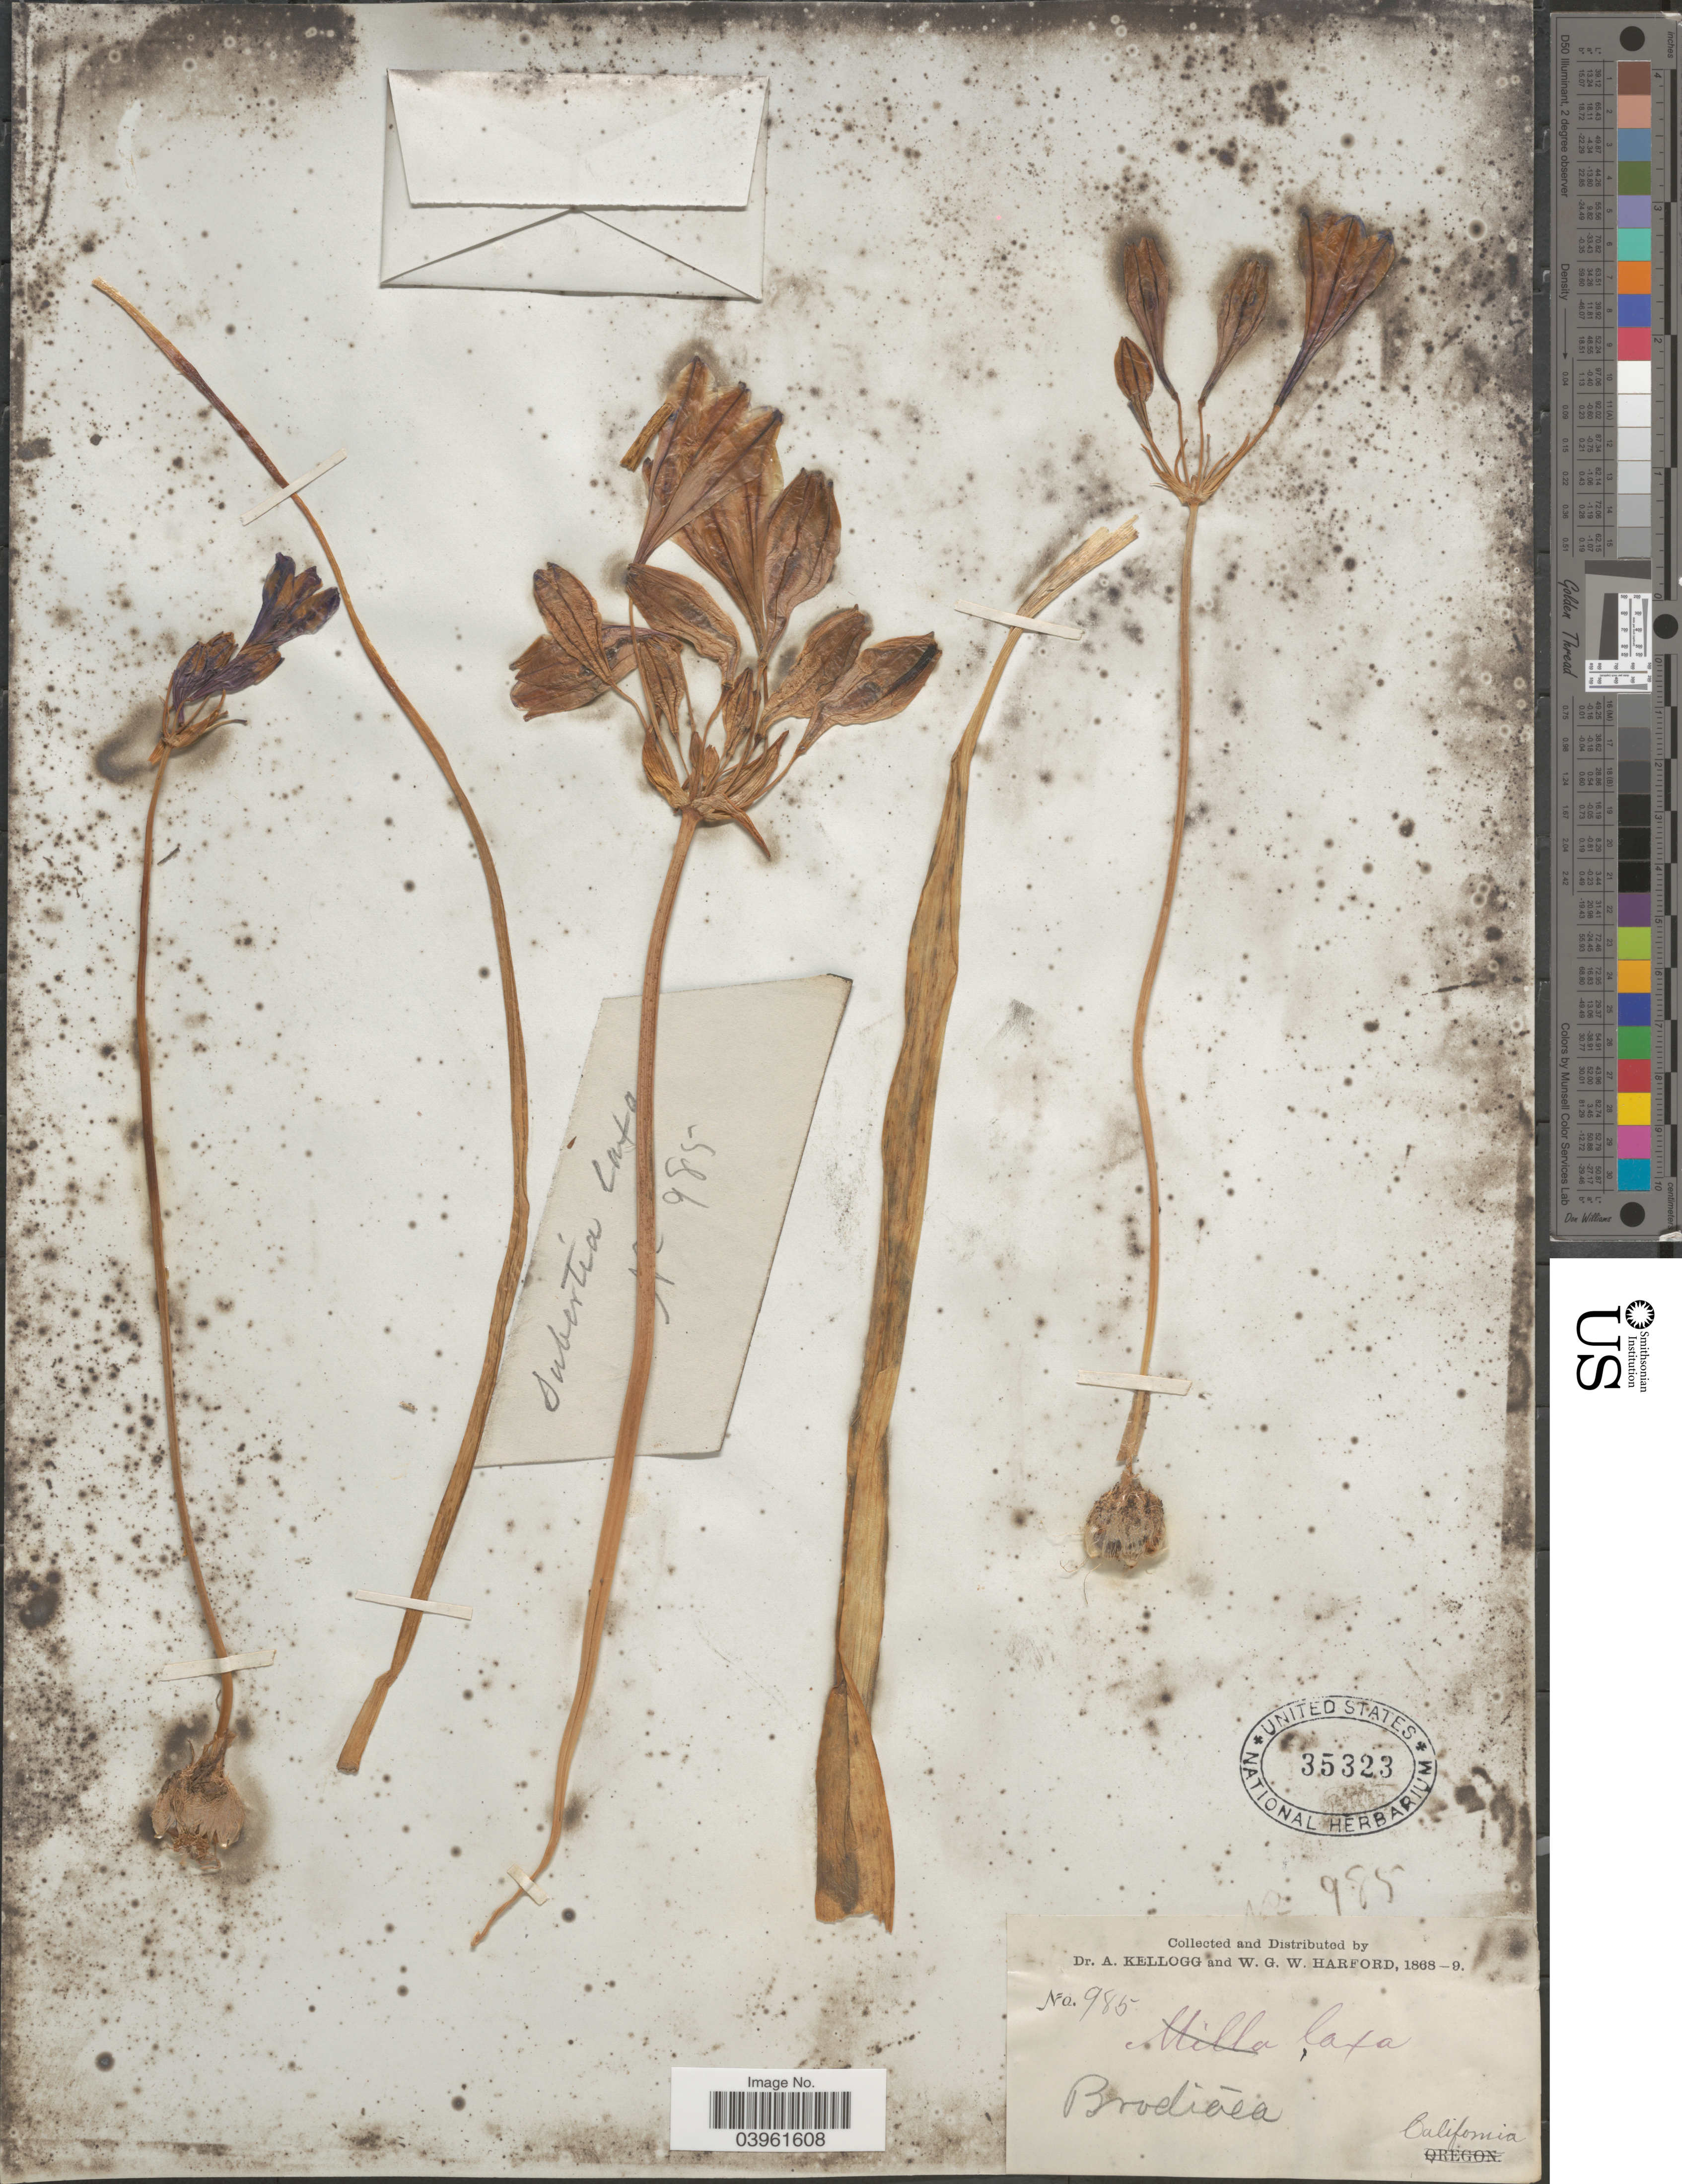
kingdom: Plantae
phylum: Tracheophyta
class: Liliopsida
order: Asparagales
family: Asparagaceae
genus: Triteleia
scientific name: Triteleia laxa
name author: Benth.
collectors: A. Kellogg & W. G. W. Harford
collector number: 985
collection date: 1868/1869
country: United States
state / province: California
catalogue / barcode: US 35323